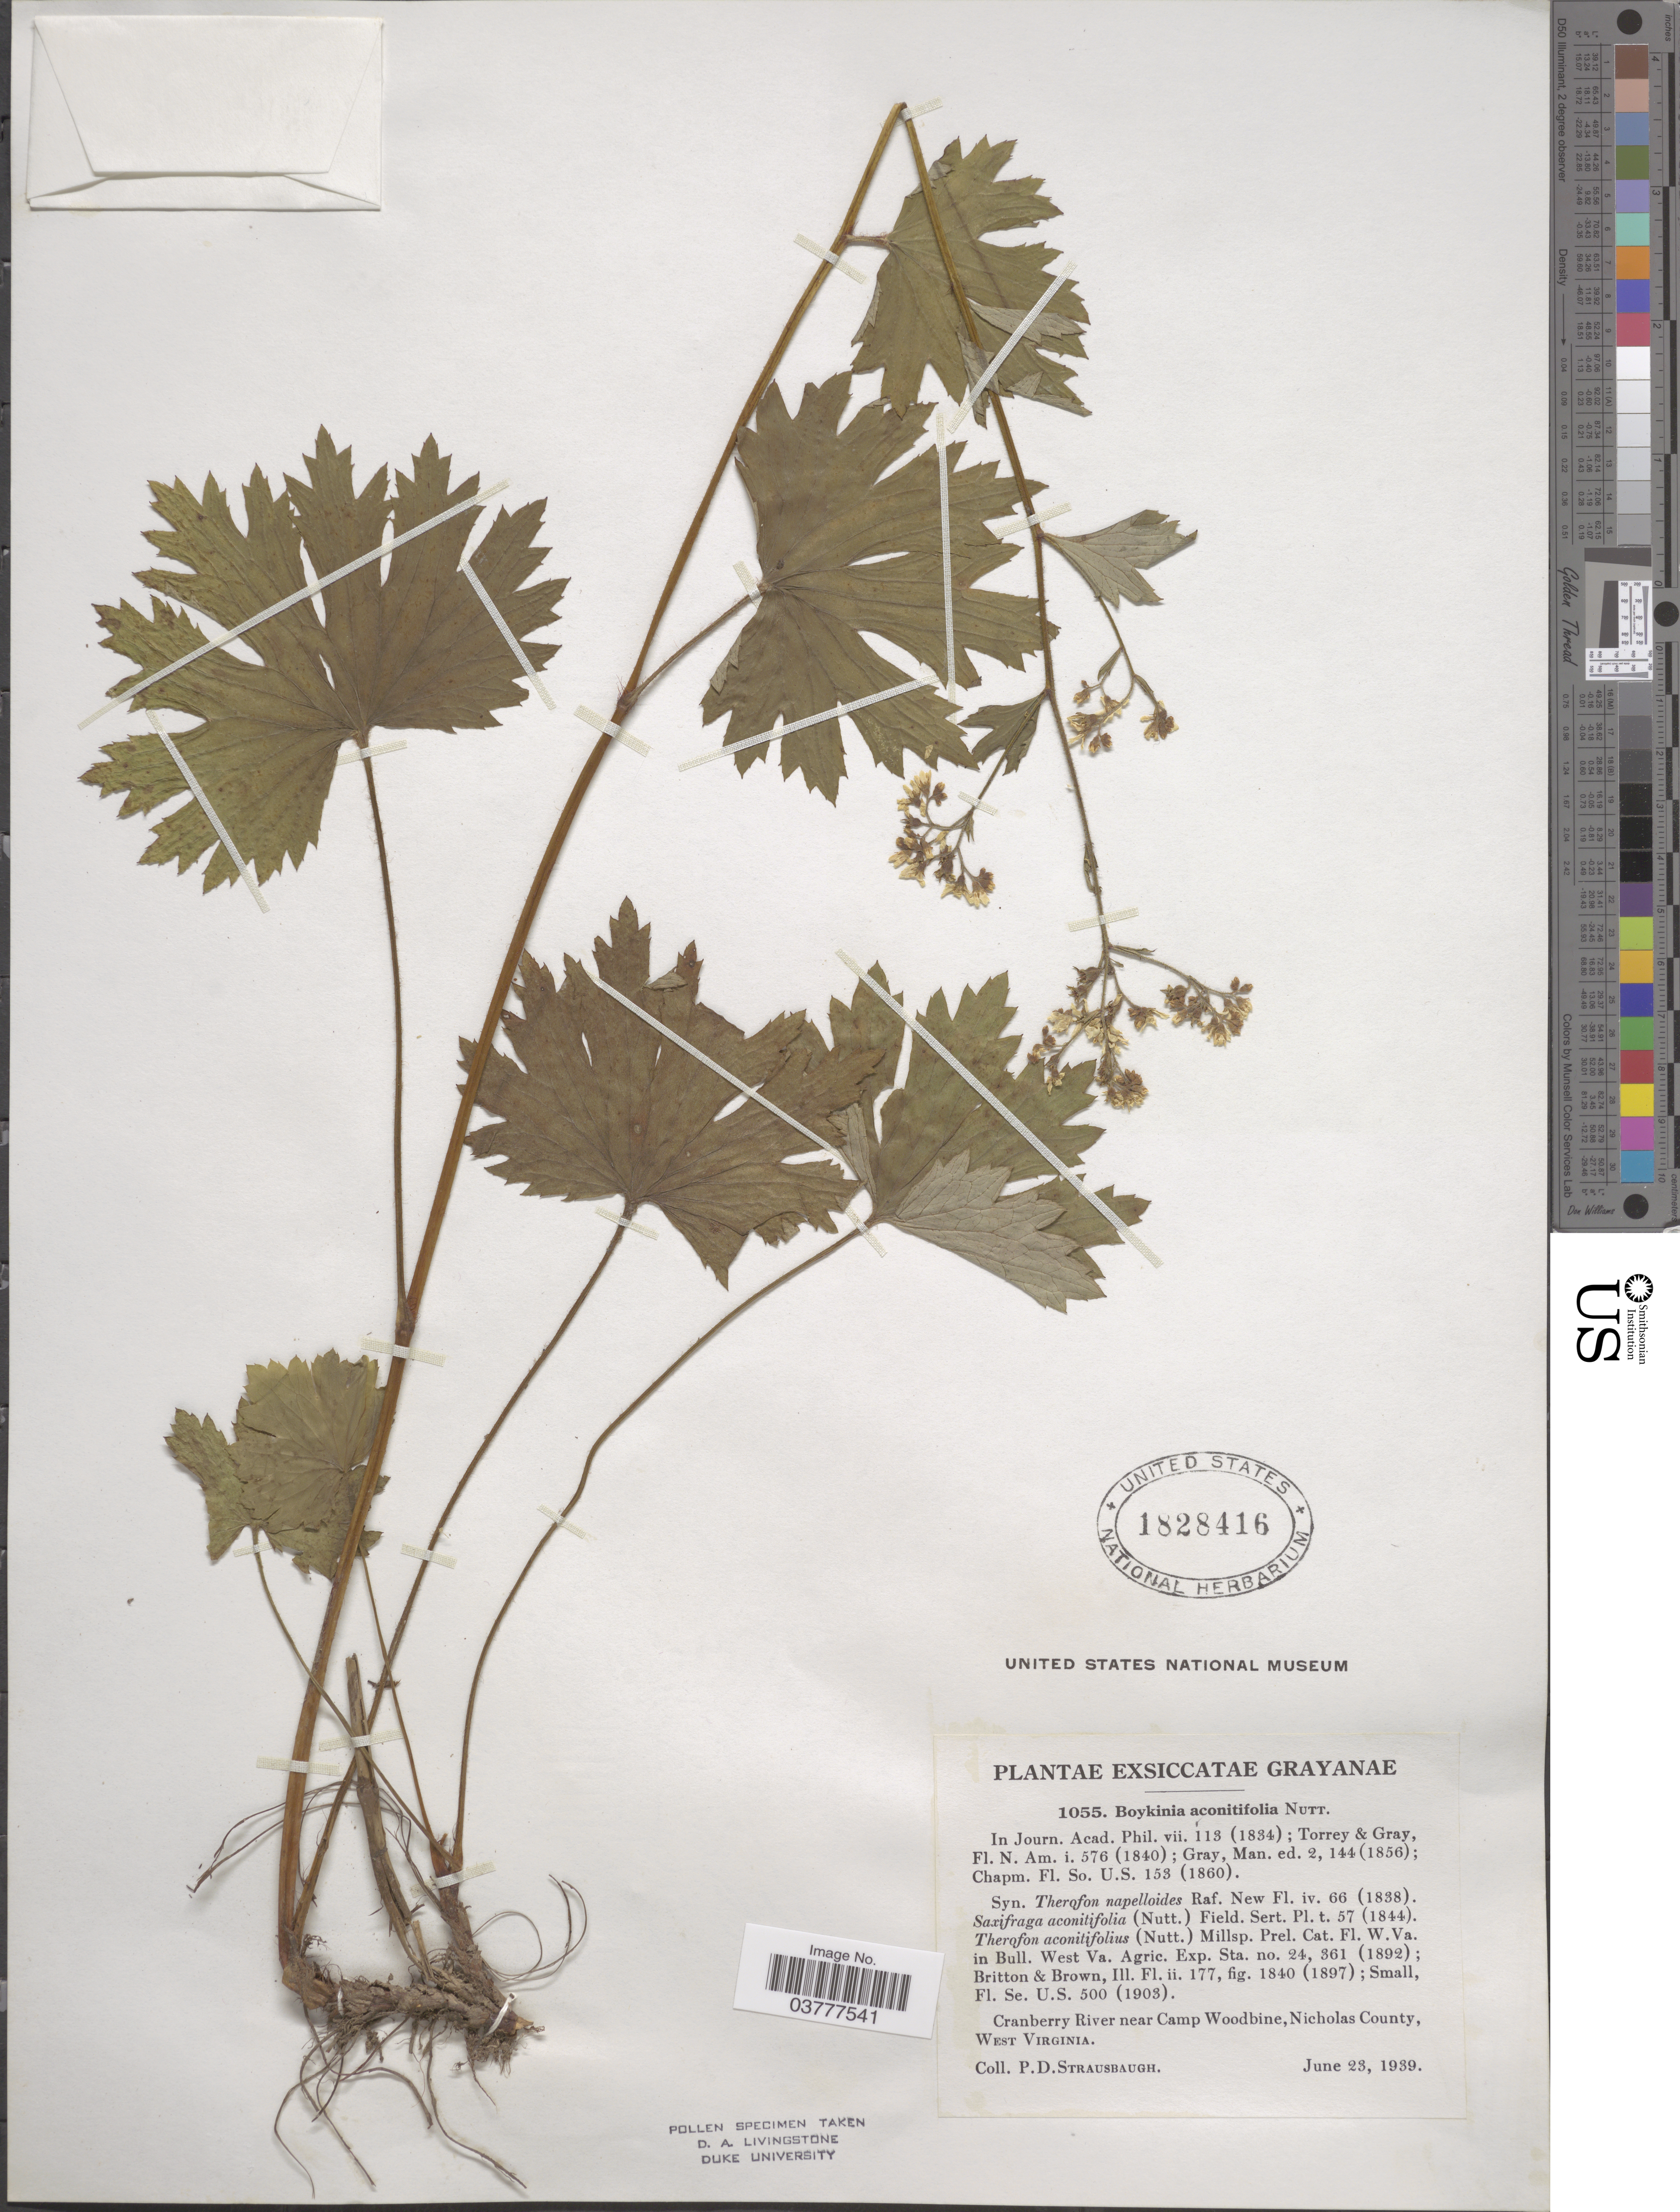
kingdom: Plantae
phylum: Tracheophyta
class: Magnoliopsida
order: Saxifragales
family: Saxifragaceae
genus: Boykinia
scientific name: Boykinia aconitifolia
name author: Nutt.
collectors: P. Strausbaugh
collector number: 1055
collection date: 1939-06-23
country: United States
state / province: West Virginia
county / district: Nicholas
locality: Cranberry River near Camp Woodbine, Nicholas County.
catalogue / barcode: US 1828416